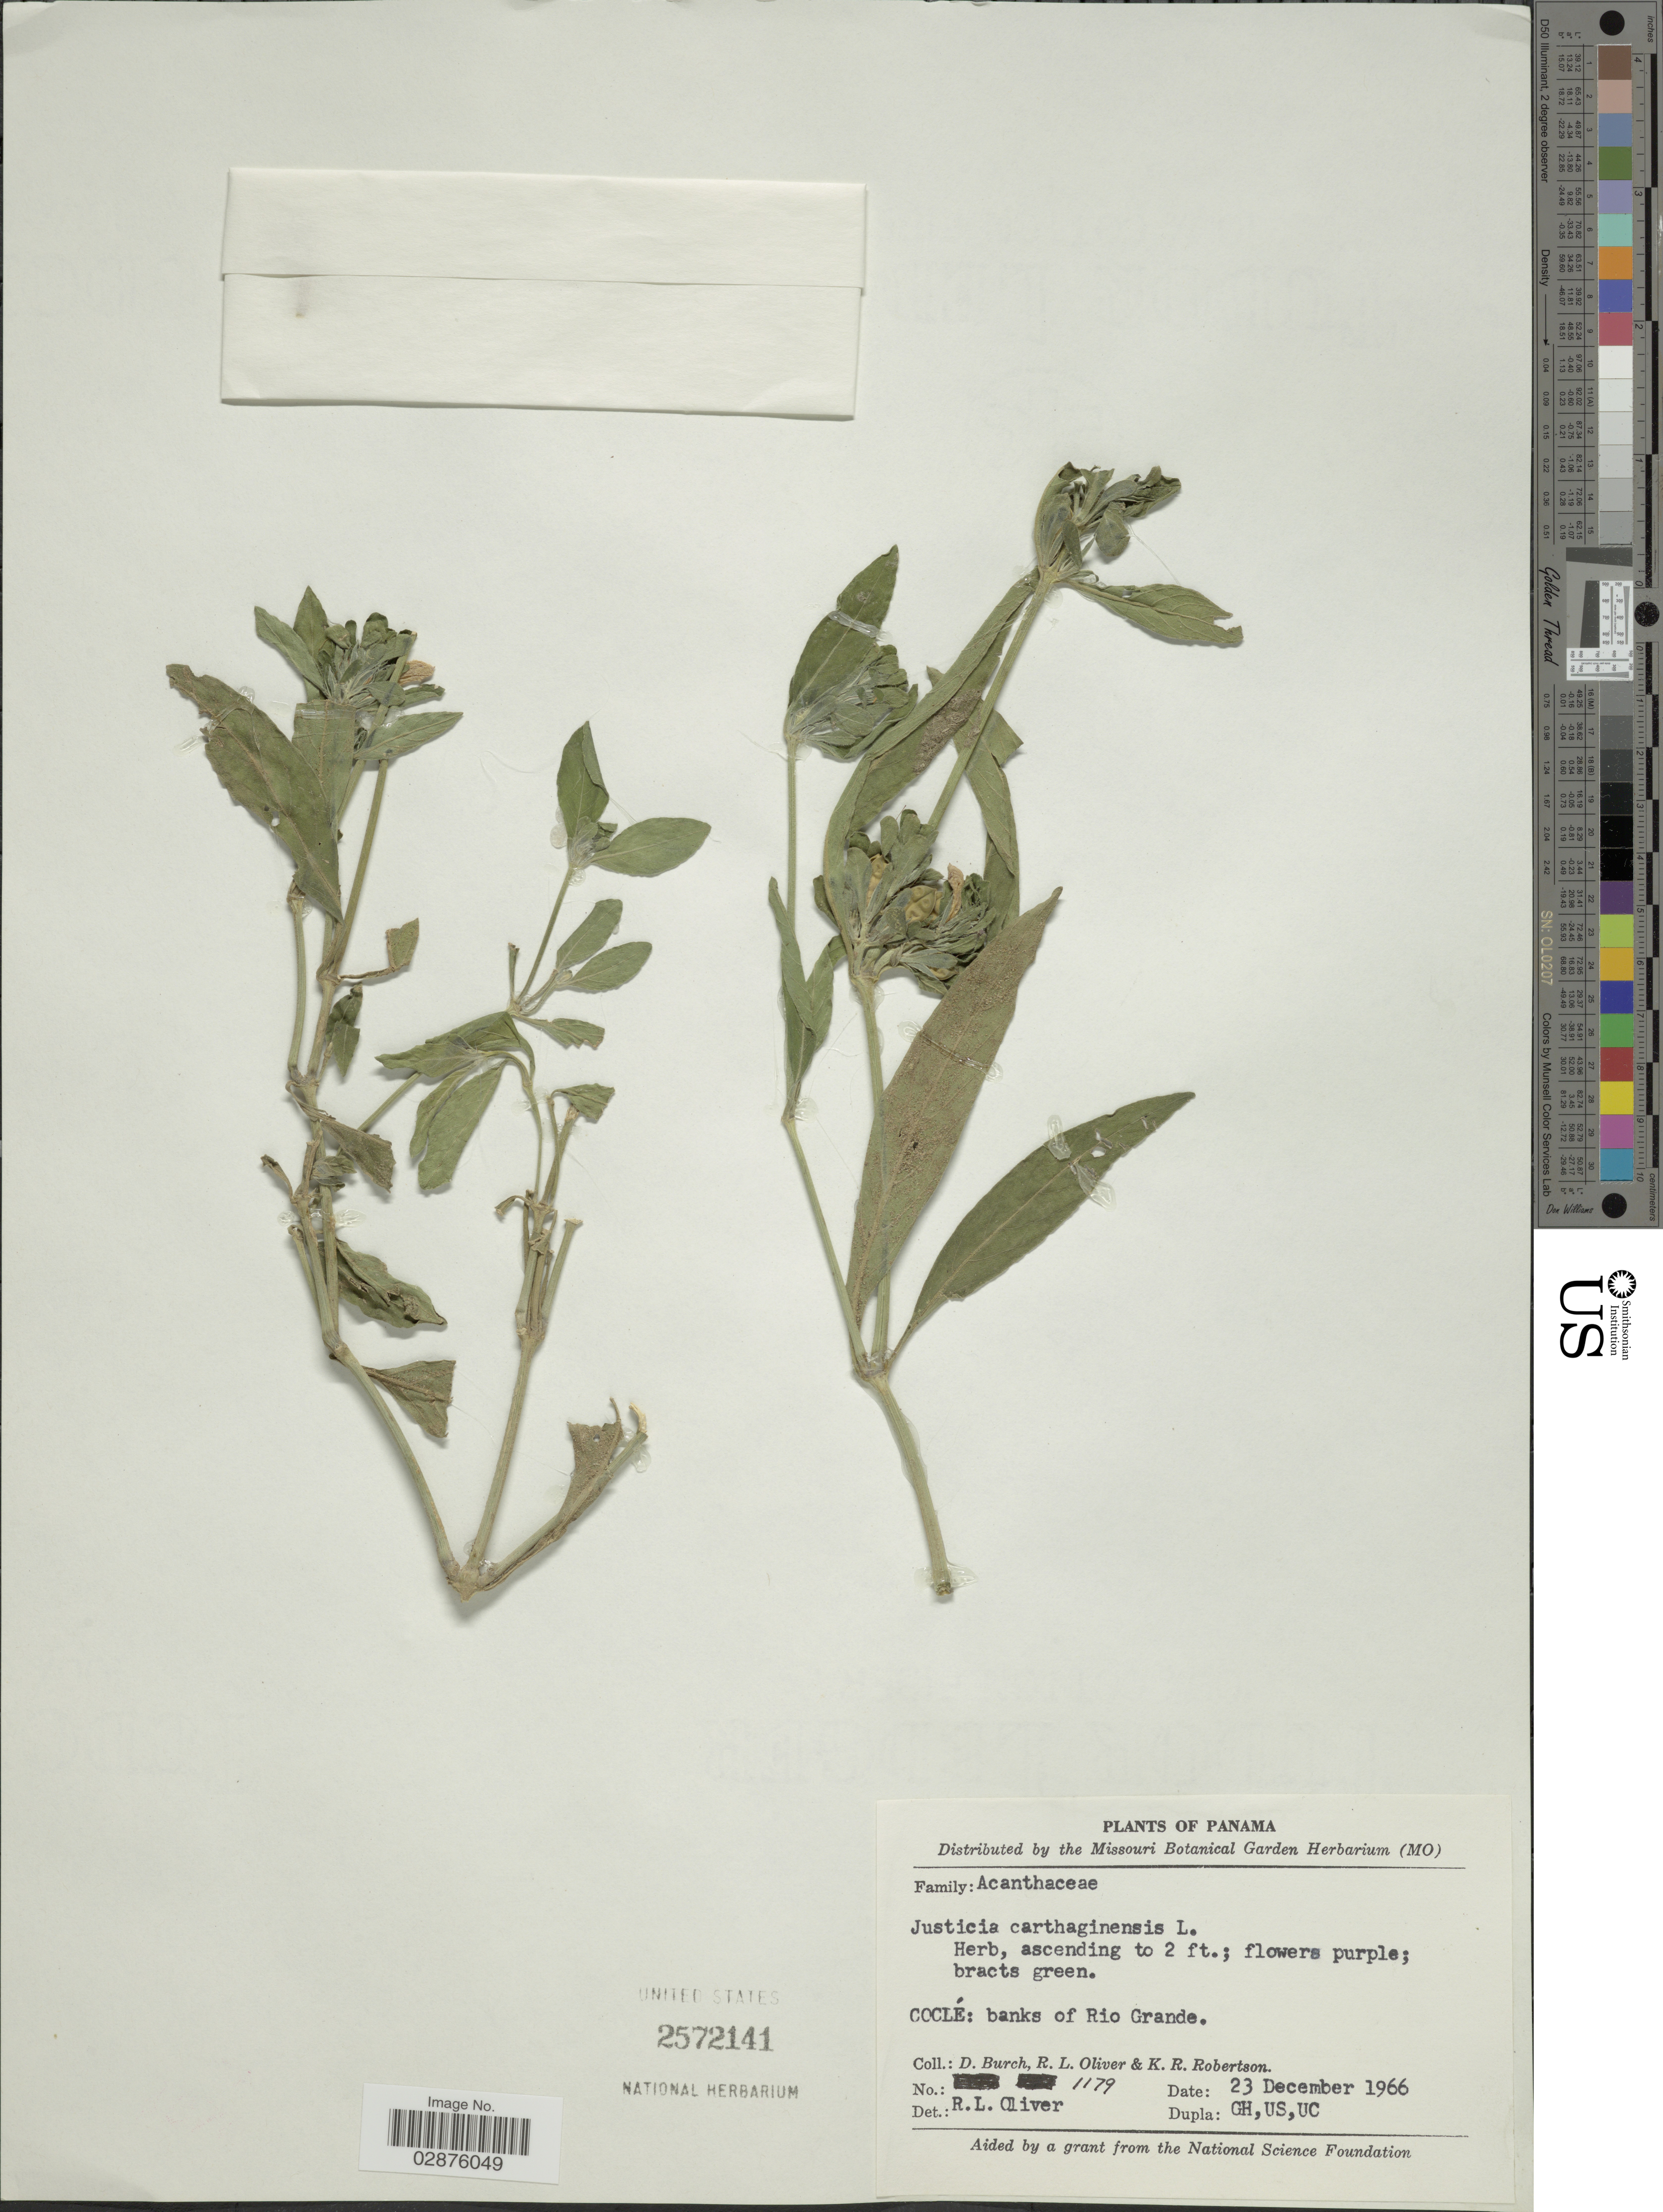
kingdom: Plantae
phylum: Tracheophyta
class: Magnoliopsida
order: Lamiales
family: Acanthaceae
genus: Justicia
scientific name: Justicia carthaginensis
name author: Jacq.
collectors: D. Burch, R. Oliver & K. Robertson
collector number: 1179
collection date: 1966-12-23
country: Panama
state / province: Coclé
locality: Coclé: banks of Rio Grande.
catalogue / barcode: US 2572141